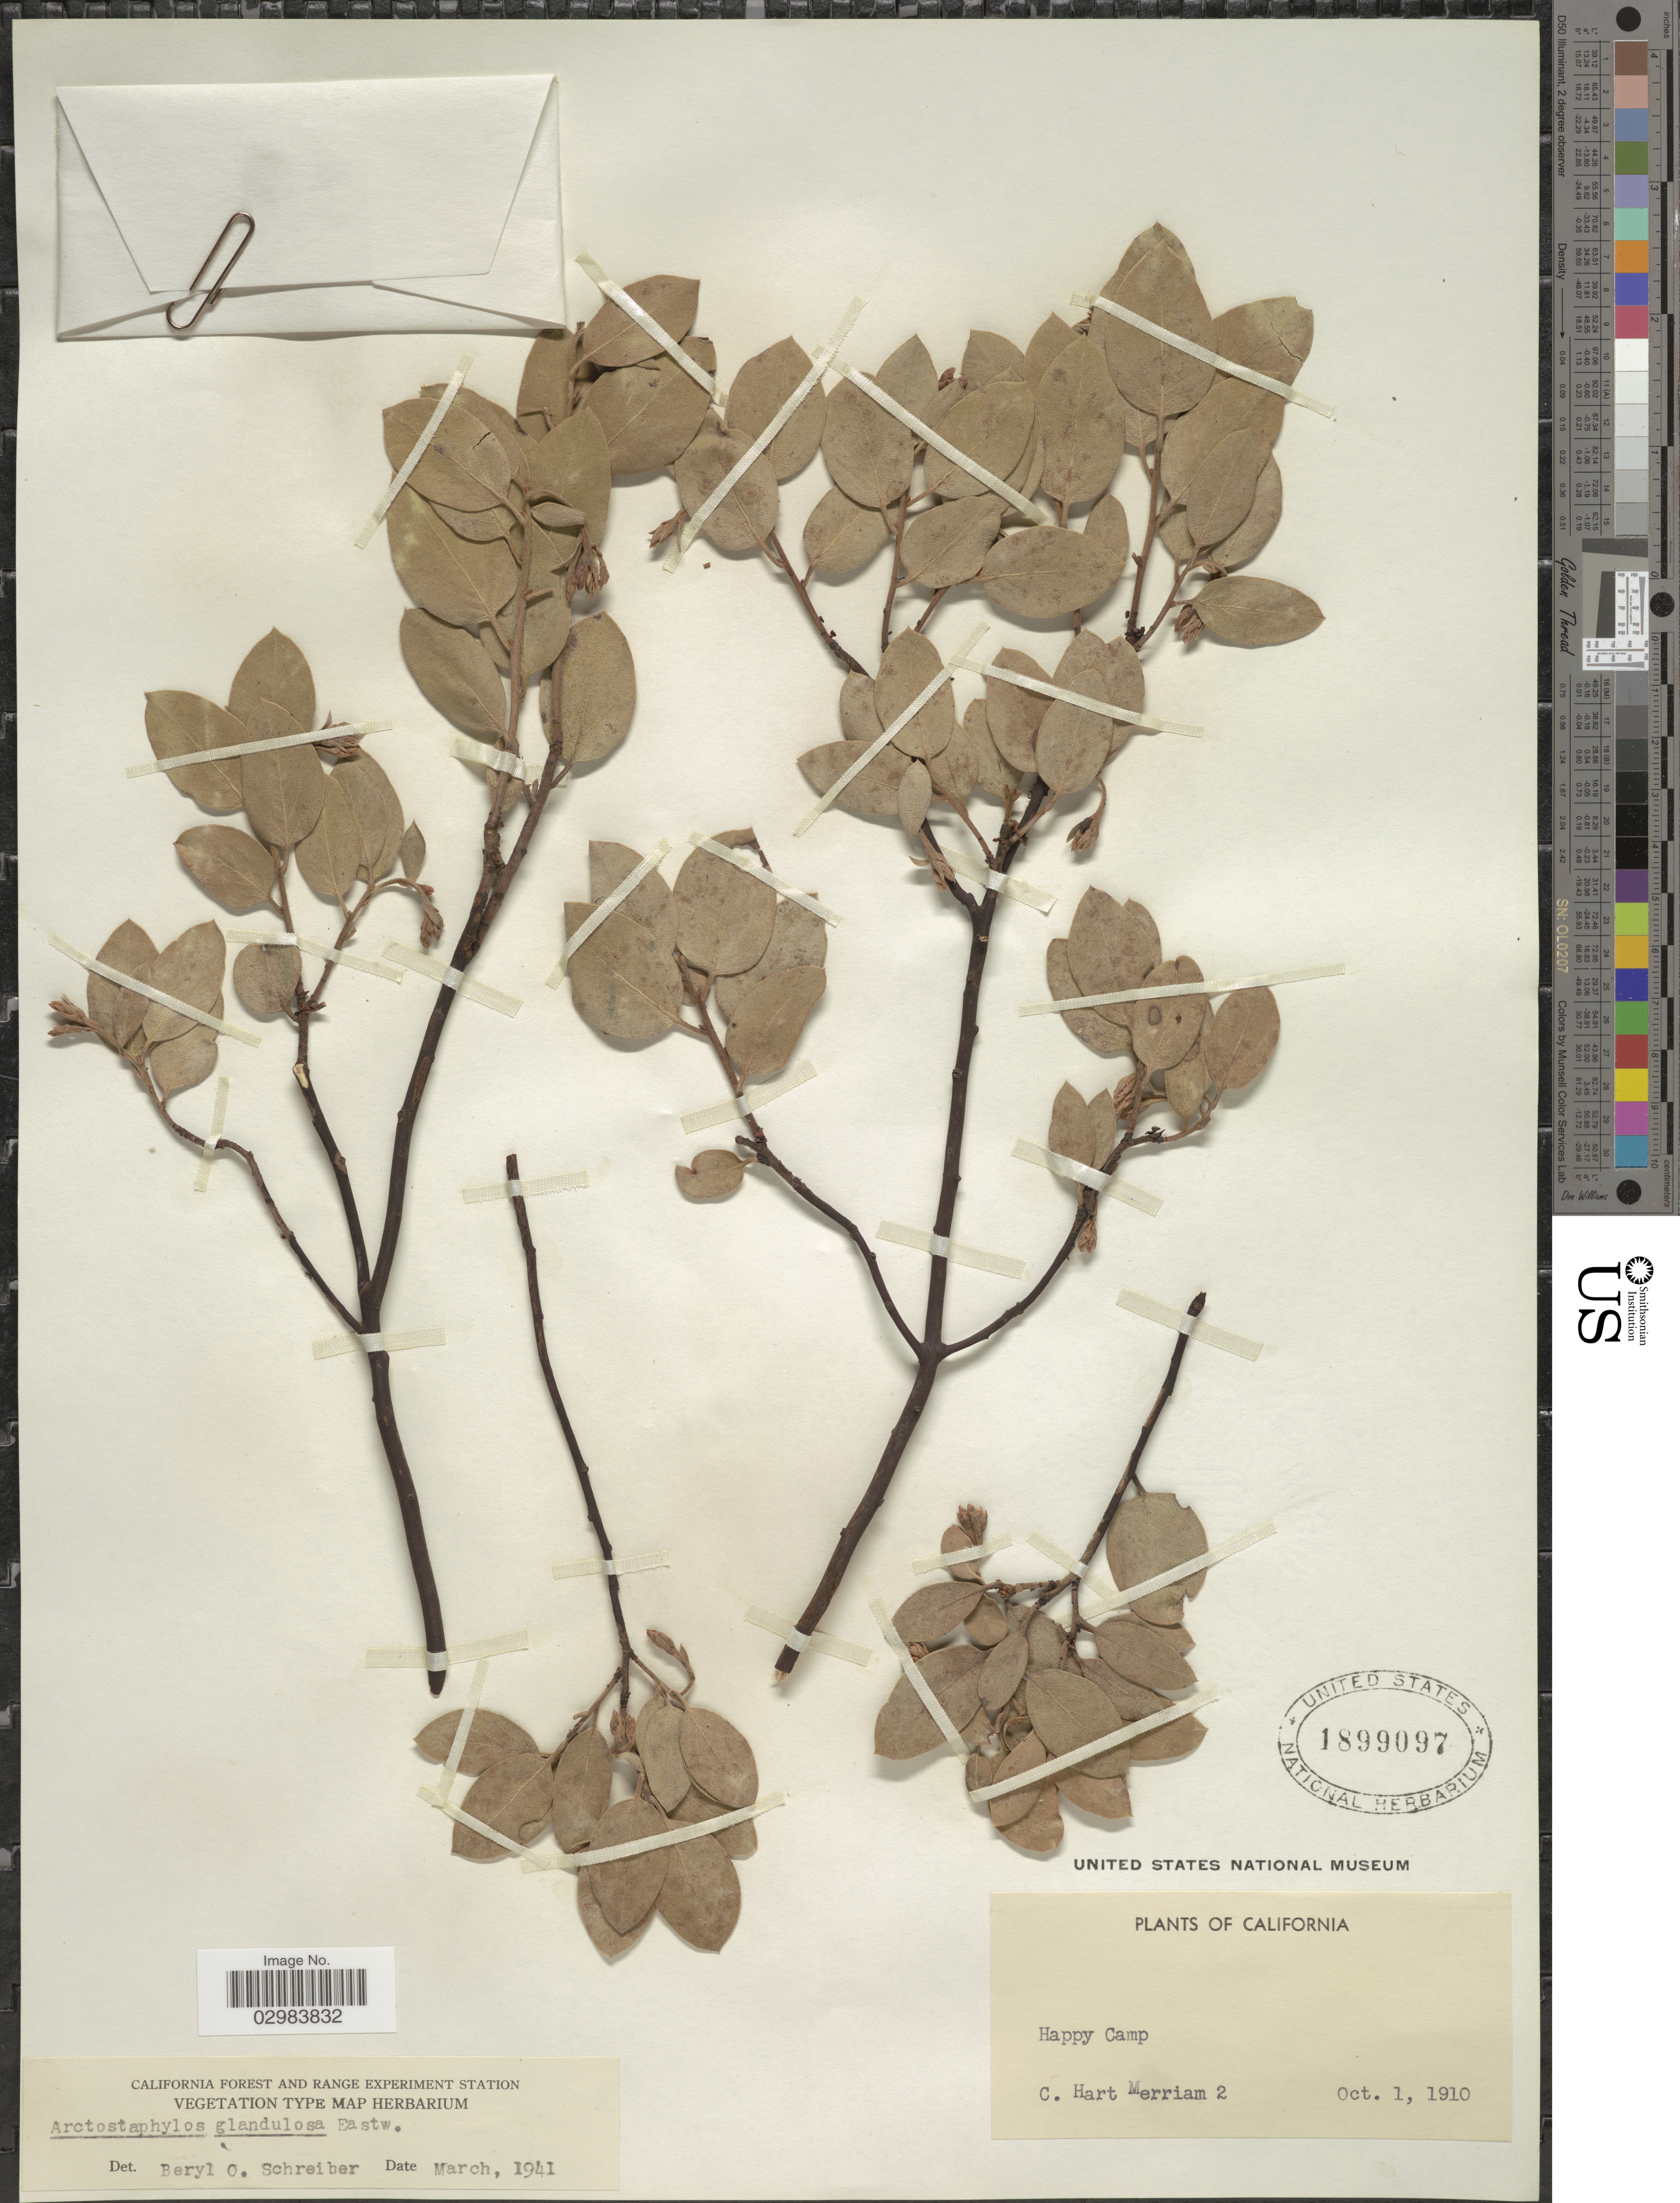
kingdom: Plantae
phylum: Tracheophyta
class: Magnoliopsida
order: Ericales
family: Ericaceae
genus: Arctostaphylos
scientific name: Arctostaphylos glandulosa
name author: Eastw.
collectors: C. Merriam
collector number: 2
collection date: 1910-10-01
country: United States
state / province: California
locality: Happy Camp.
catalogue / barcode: US 1899097